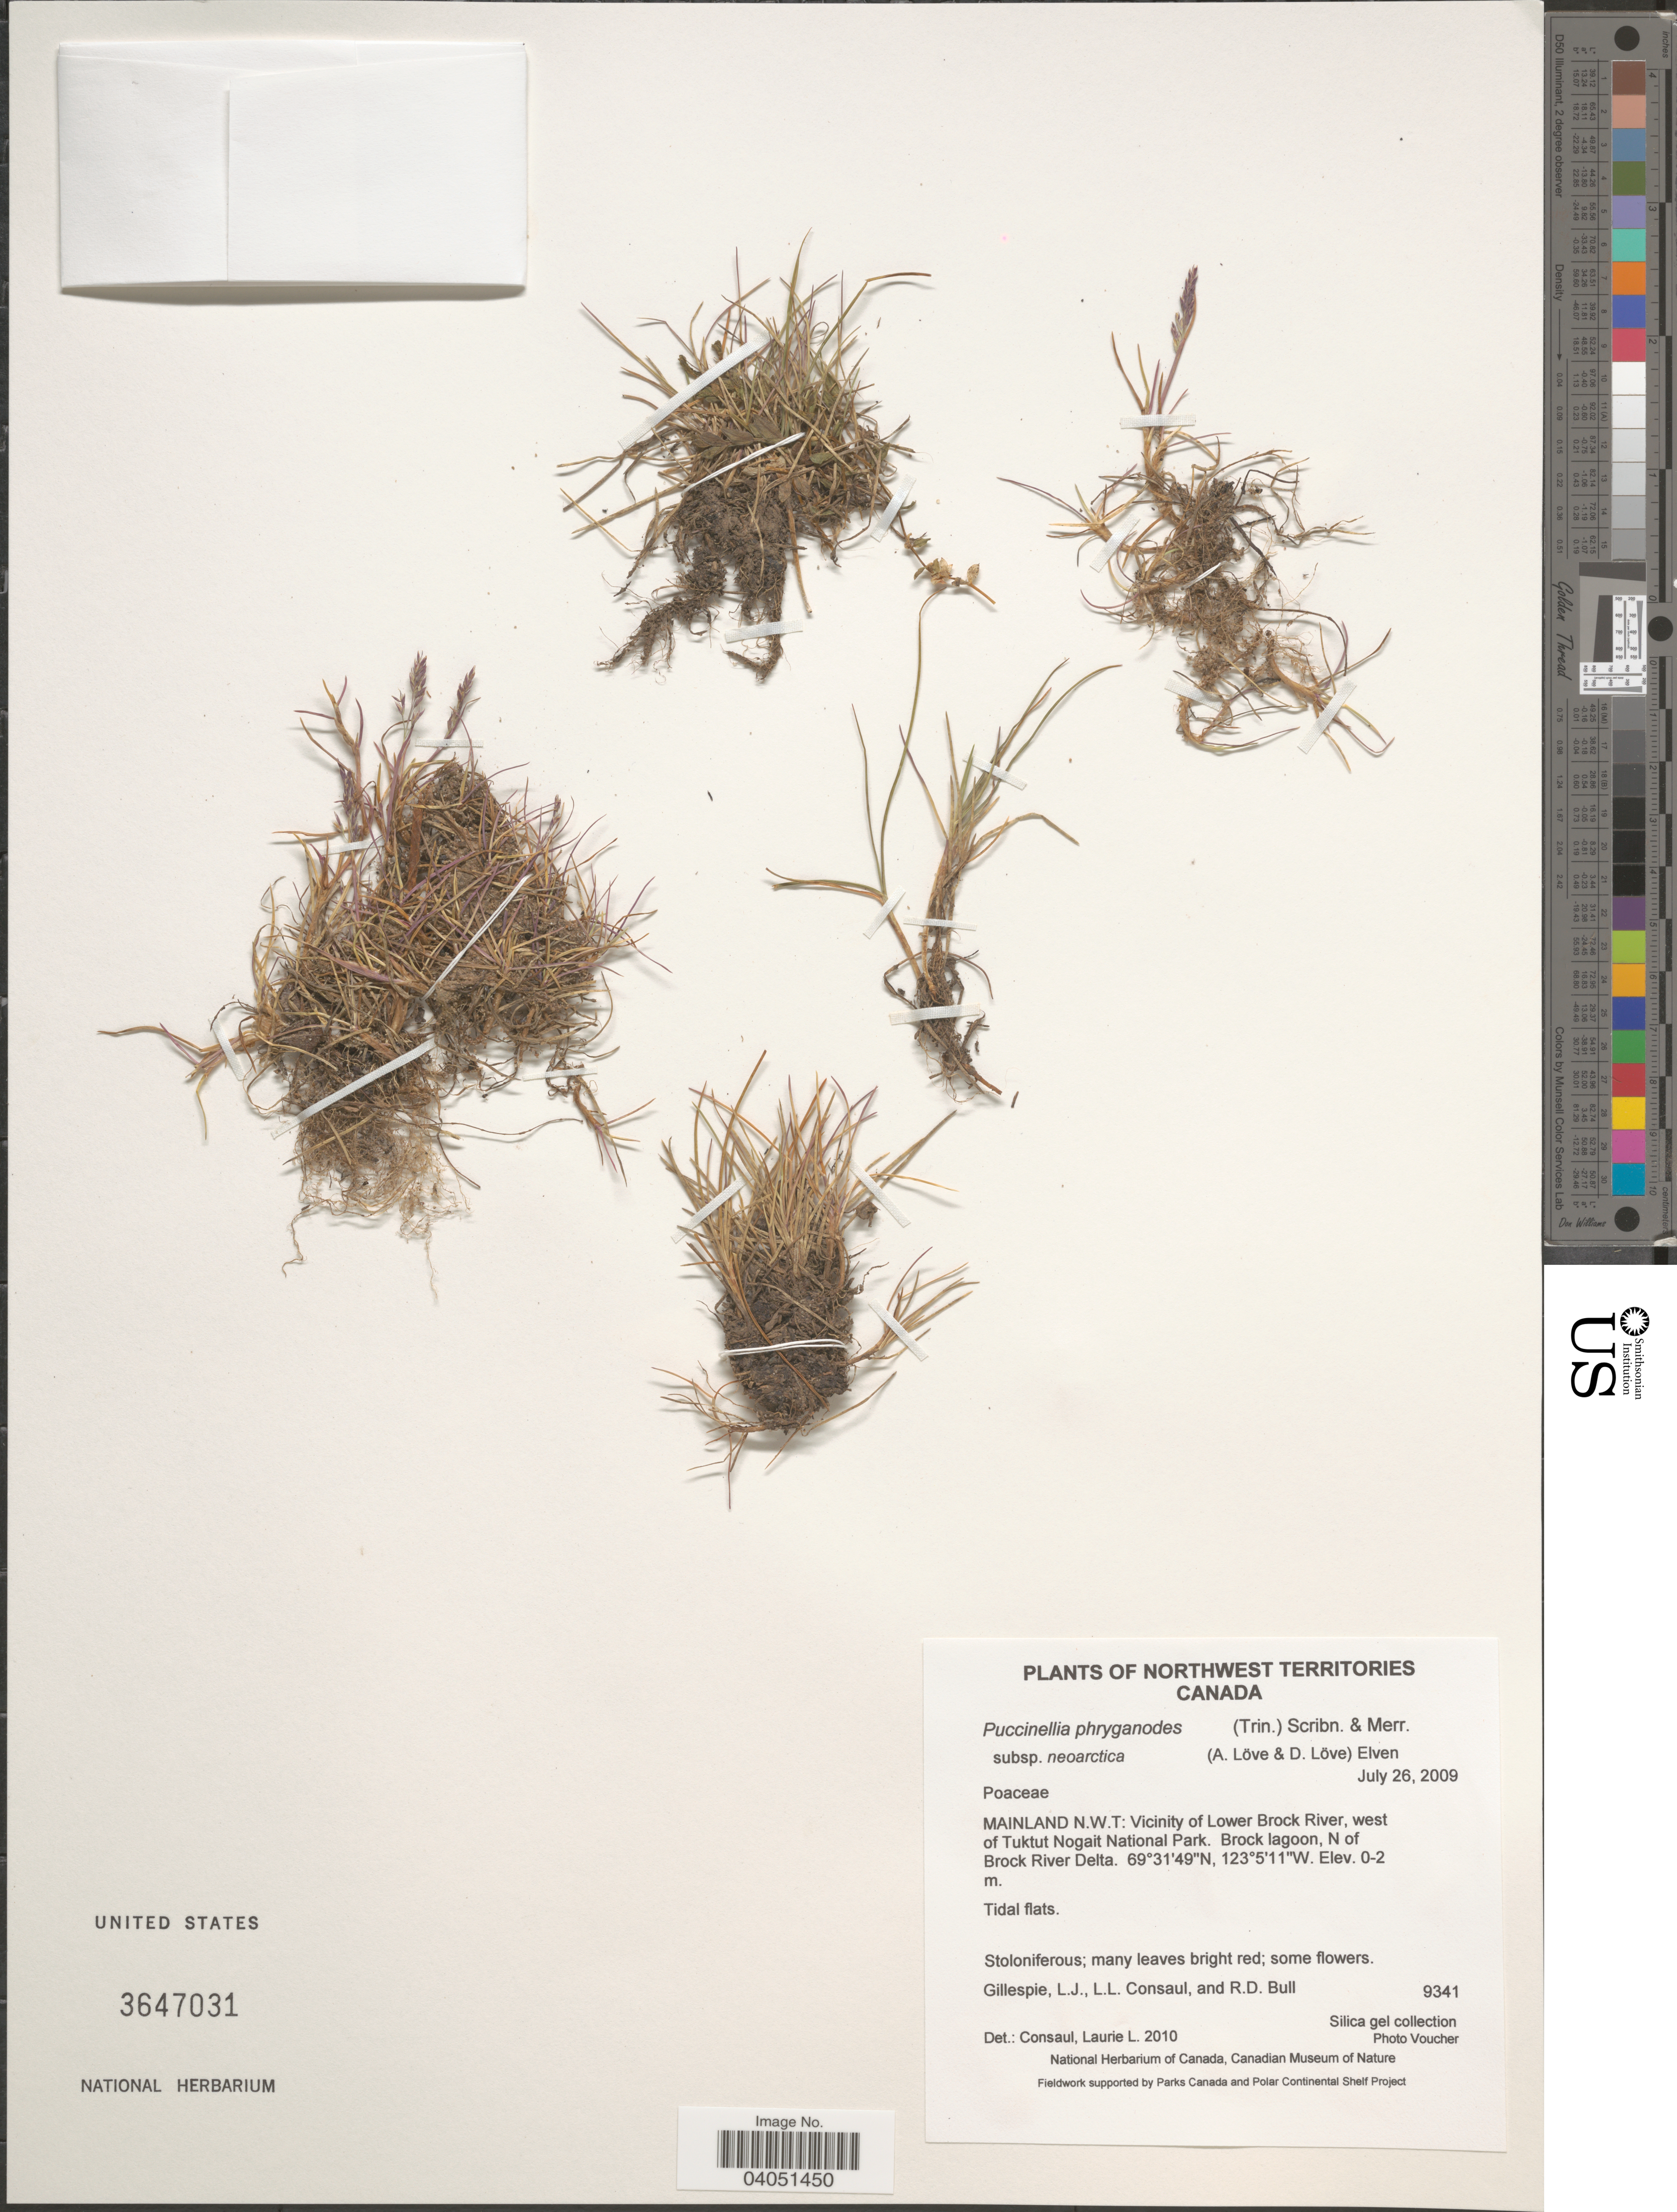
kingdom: Plantae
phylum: Tracheophyta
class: Liliopsida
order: Poales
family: Poaceae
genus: Puccinellia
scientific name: Puccinellia phryganodes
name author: (Trin.) Scribn. & Merr.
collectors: L. Gillespie, L. Consaul & R. Bull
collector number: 9341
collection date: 2009-07-26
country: Canada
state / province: Northwest Territories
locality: Mainland N. W. T: Vicinity of Lower Brock River, west of Tuktut Nogait National Park. Brock lagoon, N of Brock River Delta.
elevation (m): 0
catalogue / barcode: US 3647031